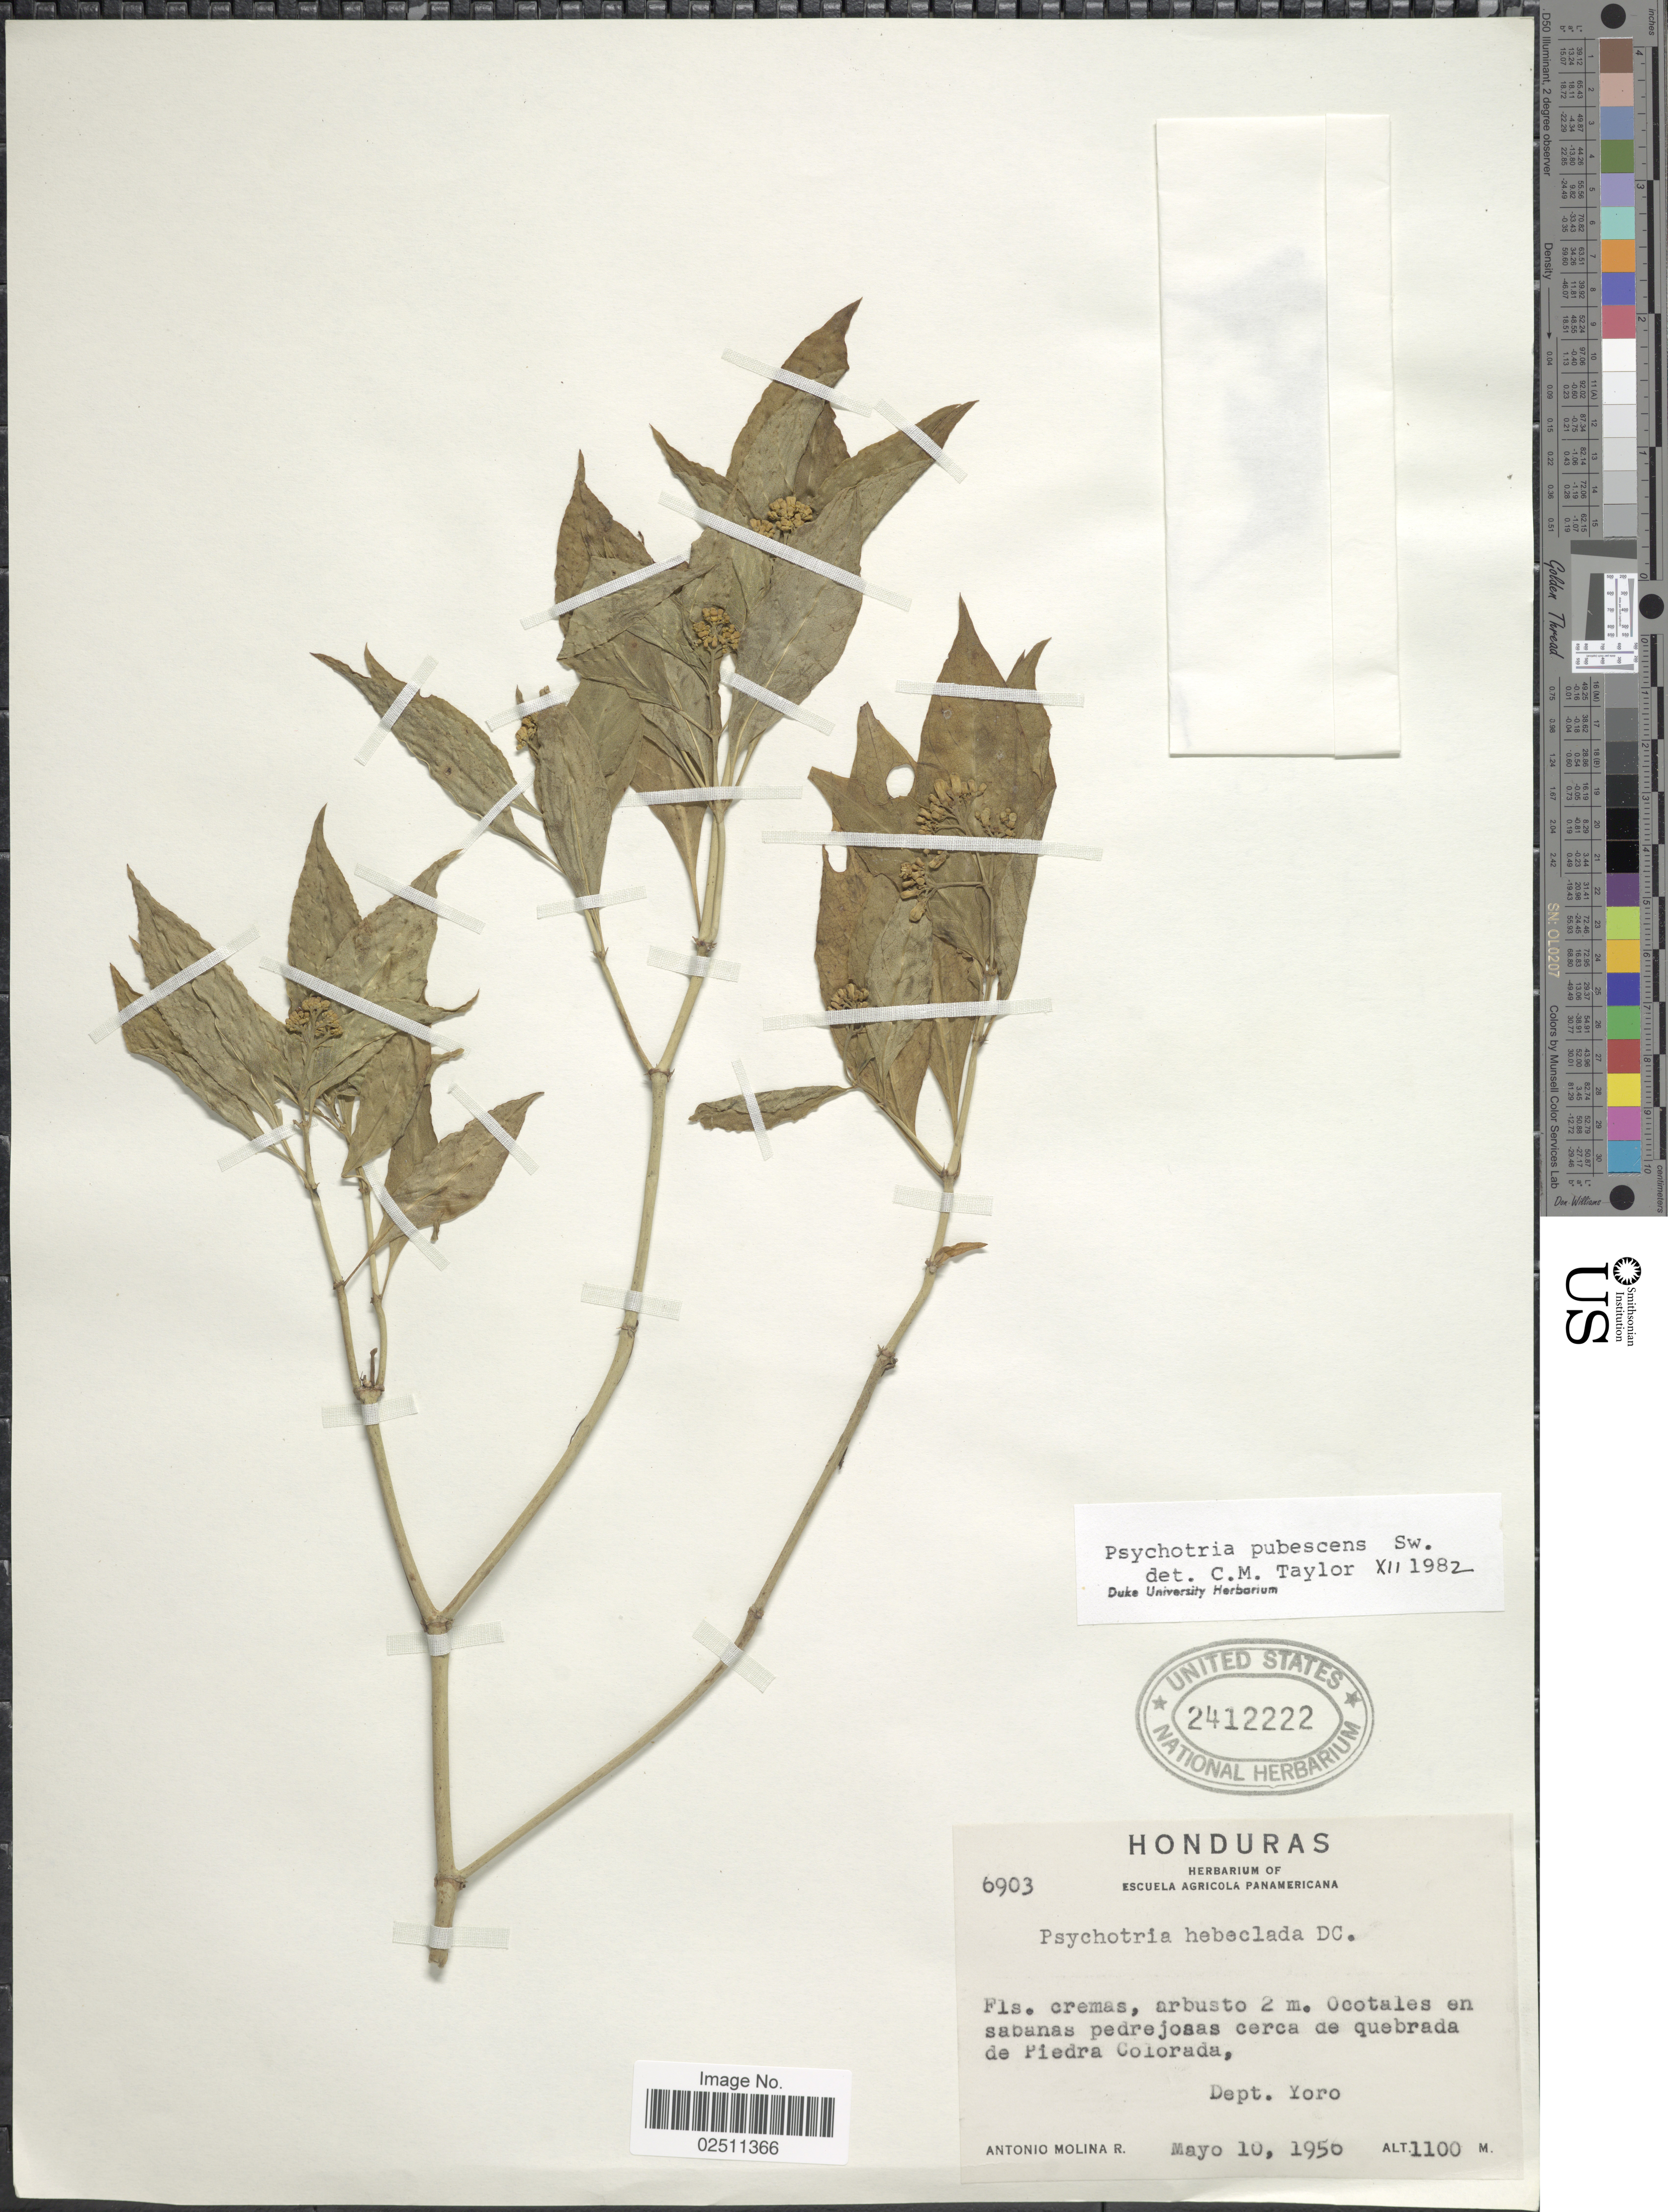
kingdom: Plantae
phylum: Tracheophyta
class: Magnoliopsida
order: Gentianales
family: Rubiaceae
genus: Psychotria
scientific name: Psychotria pubescens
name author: Sw.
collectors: A. Molina R.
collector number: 6903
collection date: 1956-05-10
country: Honduras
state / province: Yoro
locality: Ocotales en sabanas pedrejosas cerca de quebrada de Piedra Colorada, Dept. Yoro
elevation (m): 1100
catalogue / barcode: US 2412222